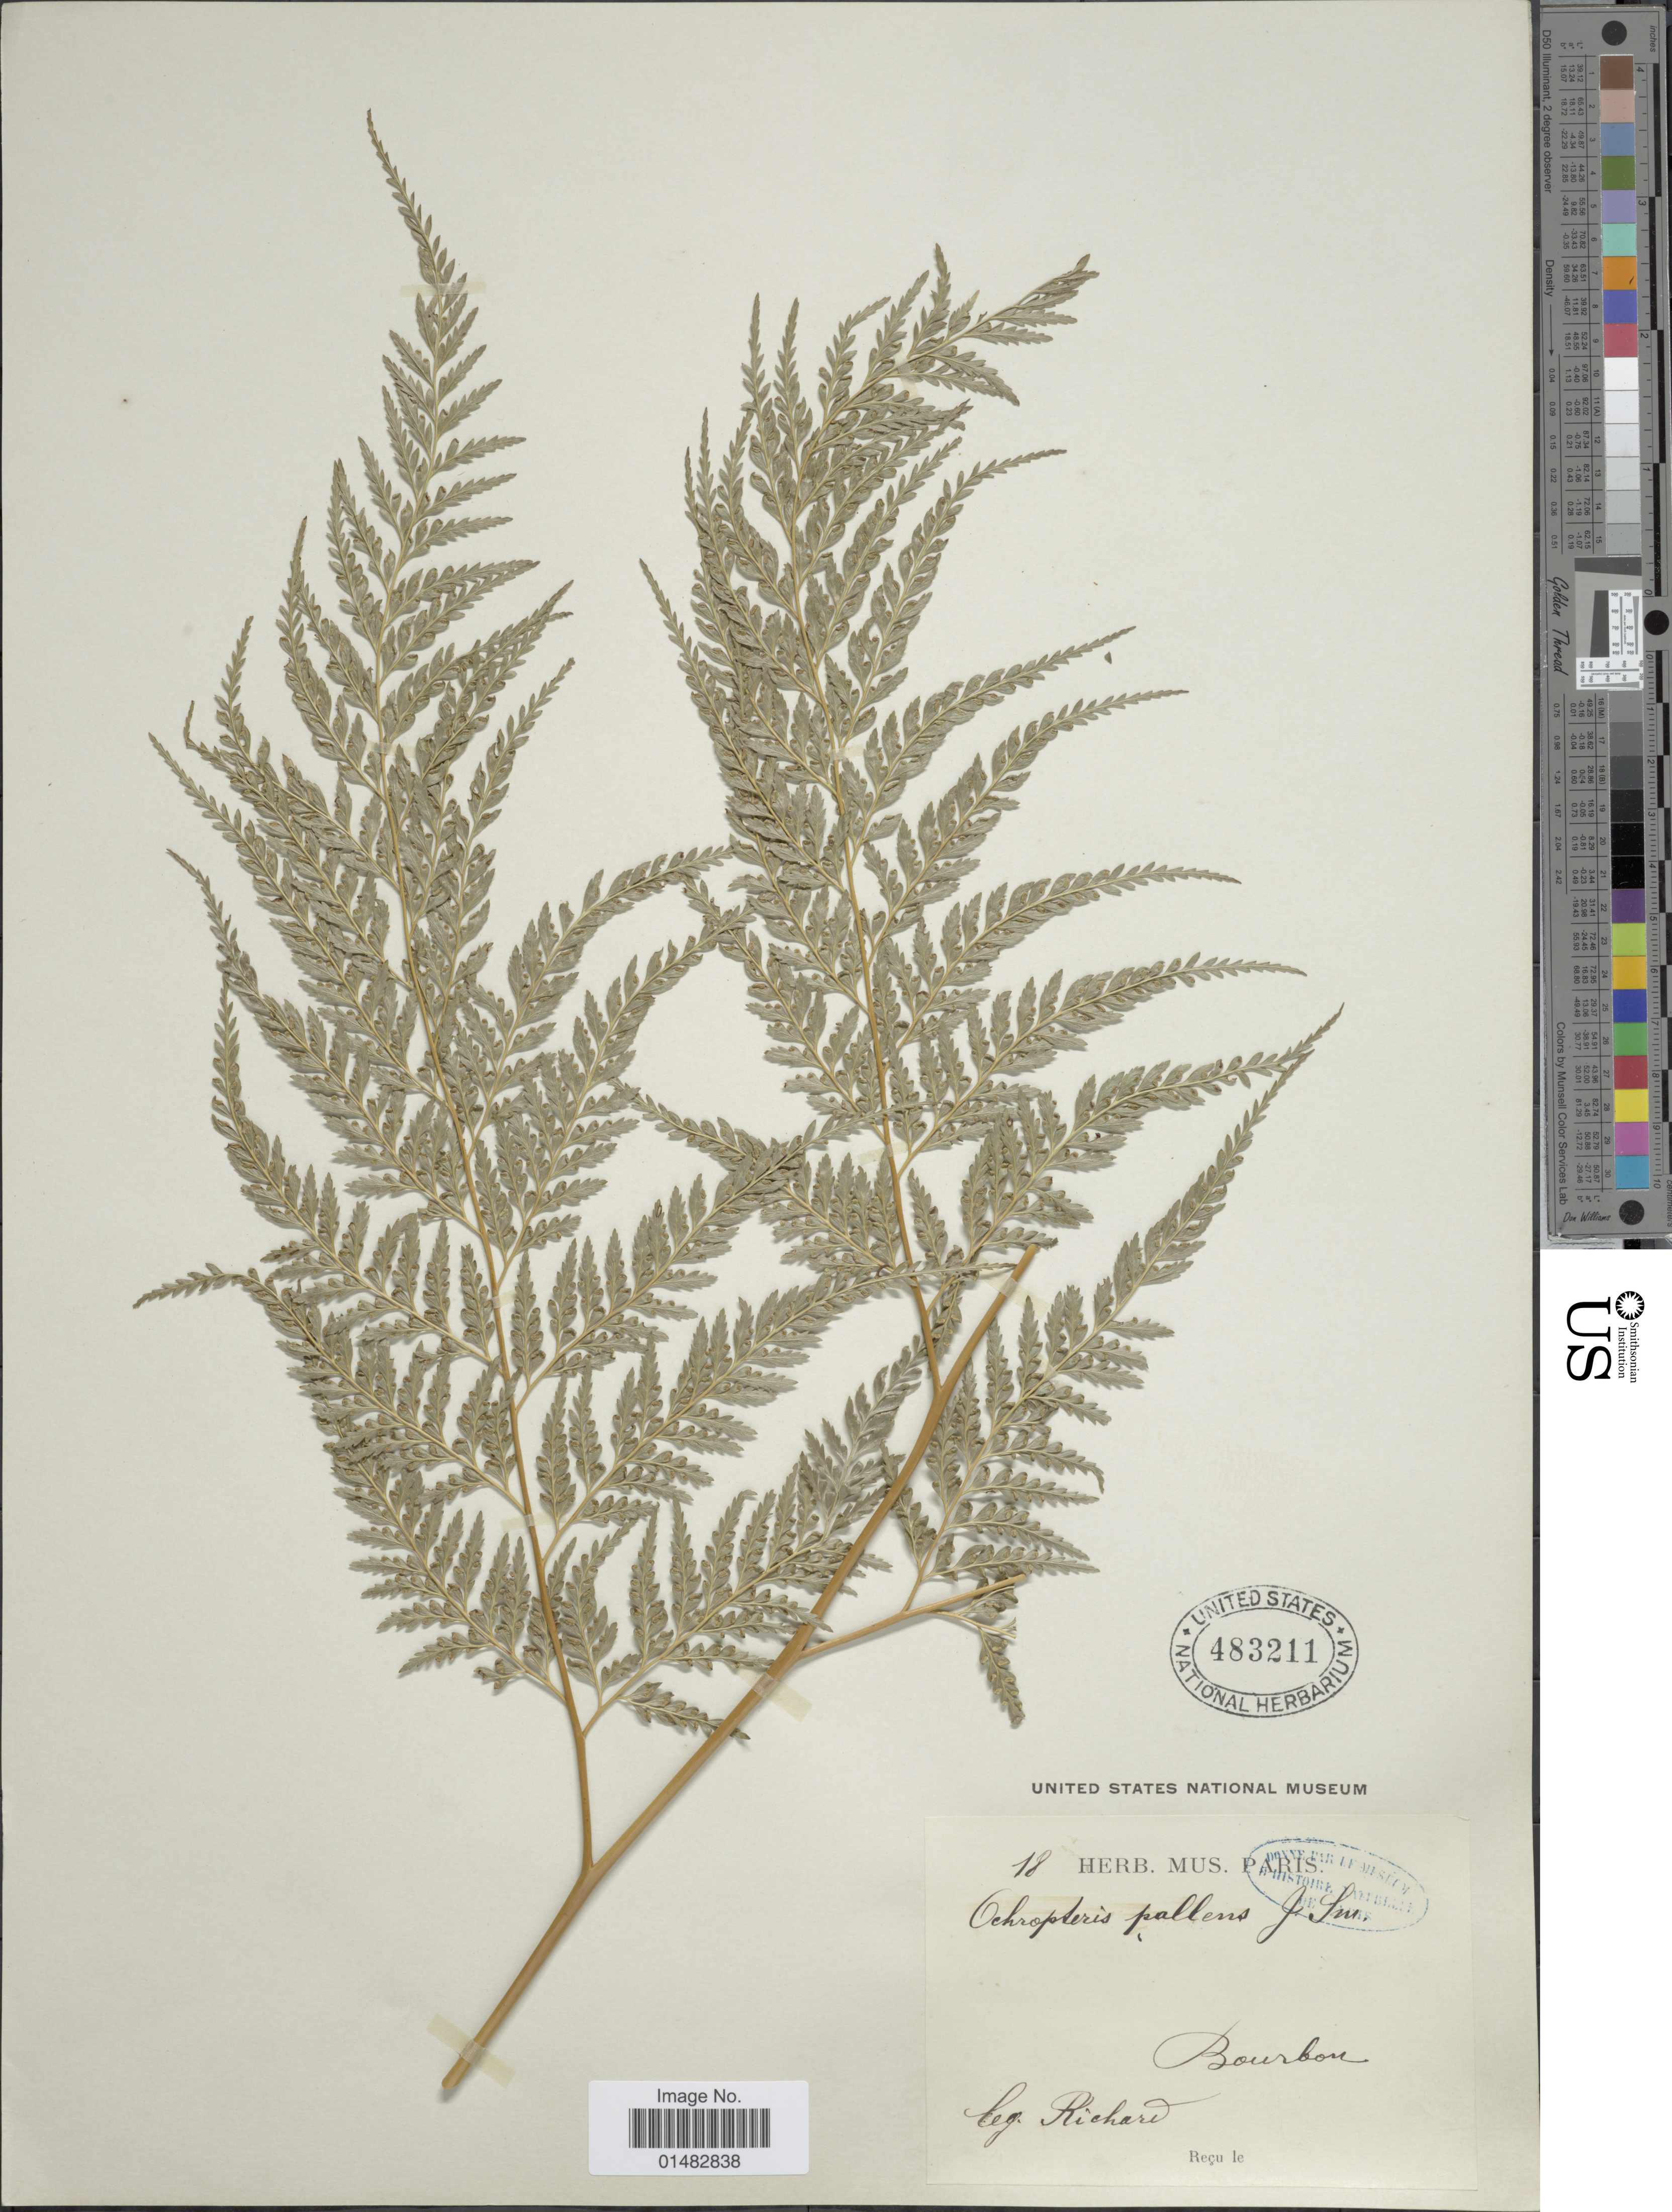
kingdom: Plantae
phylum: Tracheophyta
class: Polypodiopsida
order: Polypodiales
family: Pteridaceae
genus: Pteris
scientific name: Pteris pallens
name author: (Sw.) Mett.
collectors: -. Richard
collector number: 18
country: Reunion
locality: Bourbon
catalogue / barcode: US 483211